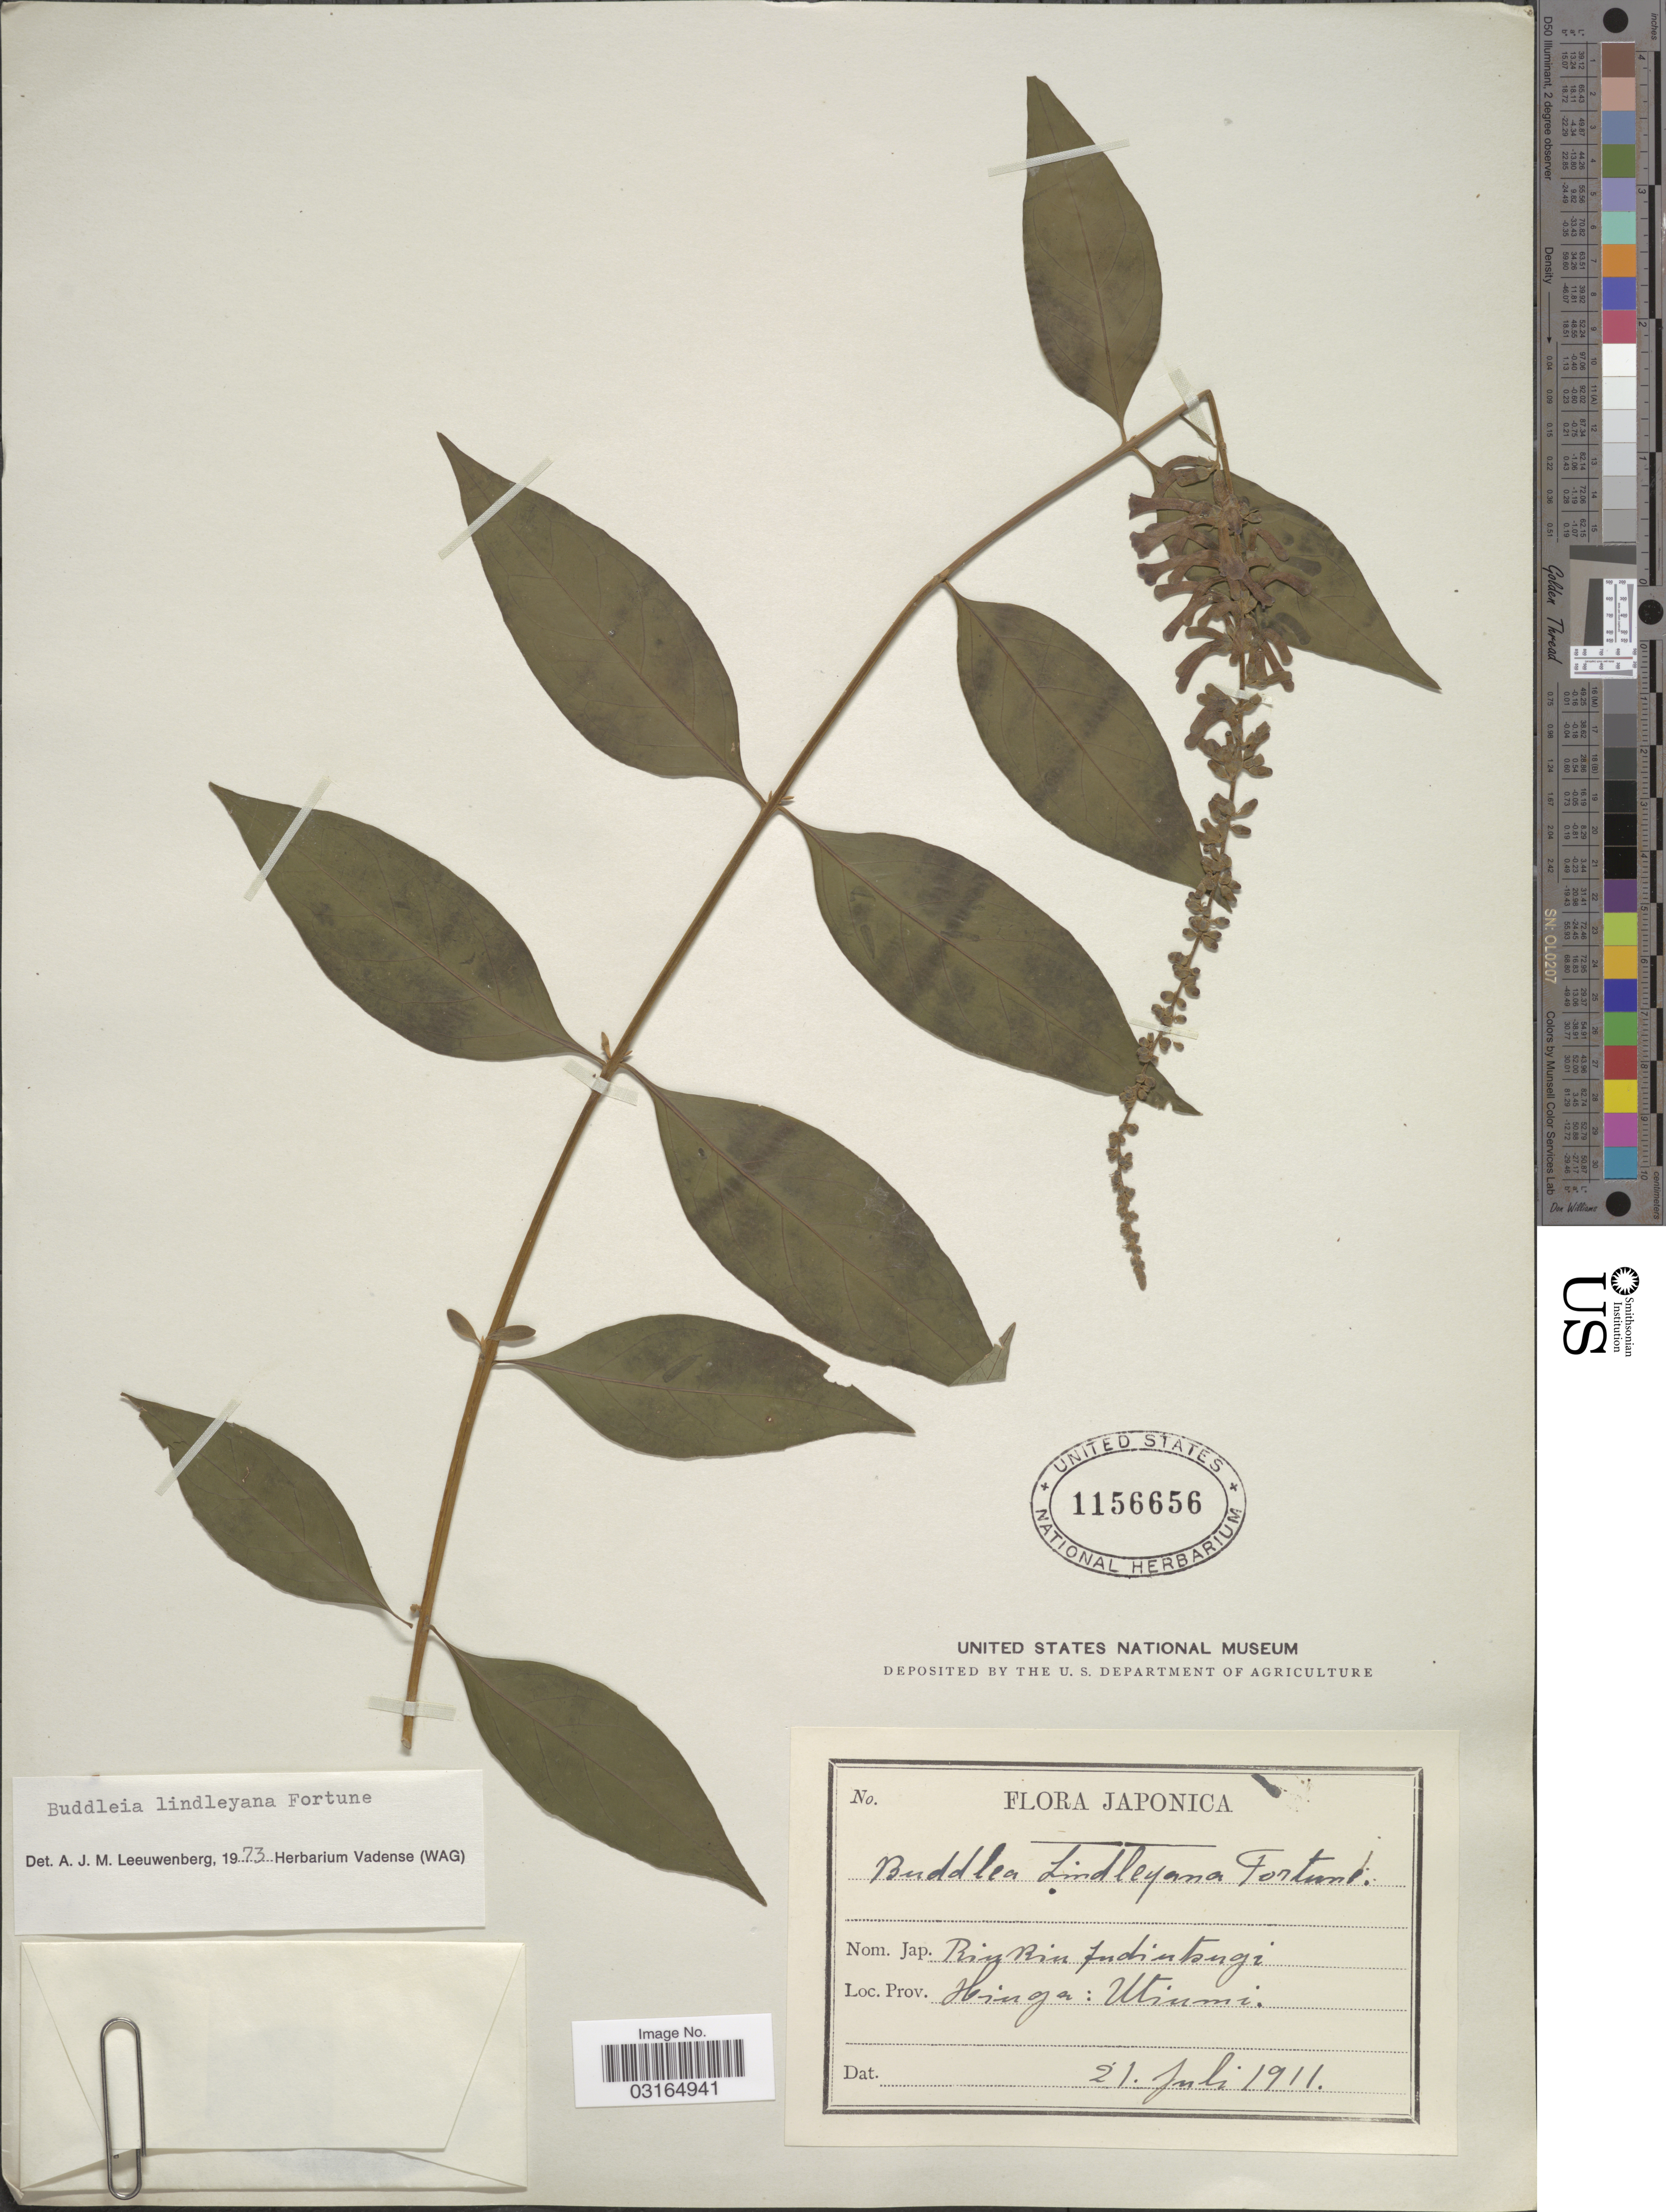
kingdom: Plantae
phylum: Tracheophyta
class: Magnoliopsida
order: Lamiales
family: Scrophulariaceae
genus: Buddleja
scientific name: Buddleja lindleyana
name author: Fortune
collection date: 1911-07-21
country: Japan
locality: Hiuga: Utiumi.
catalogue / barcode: US 1156656